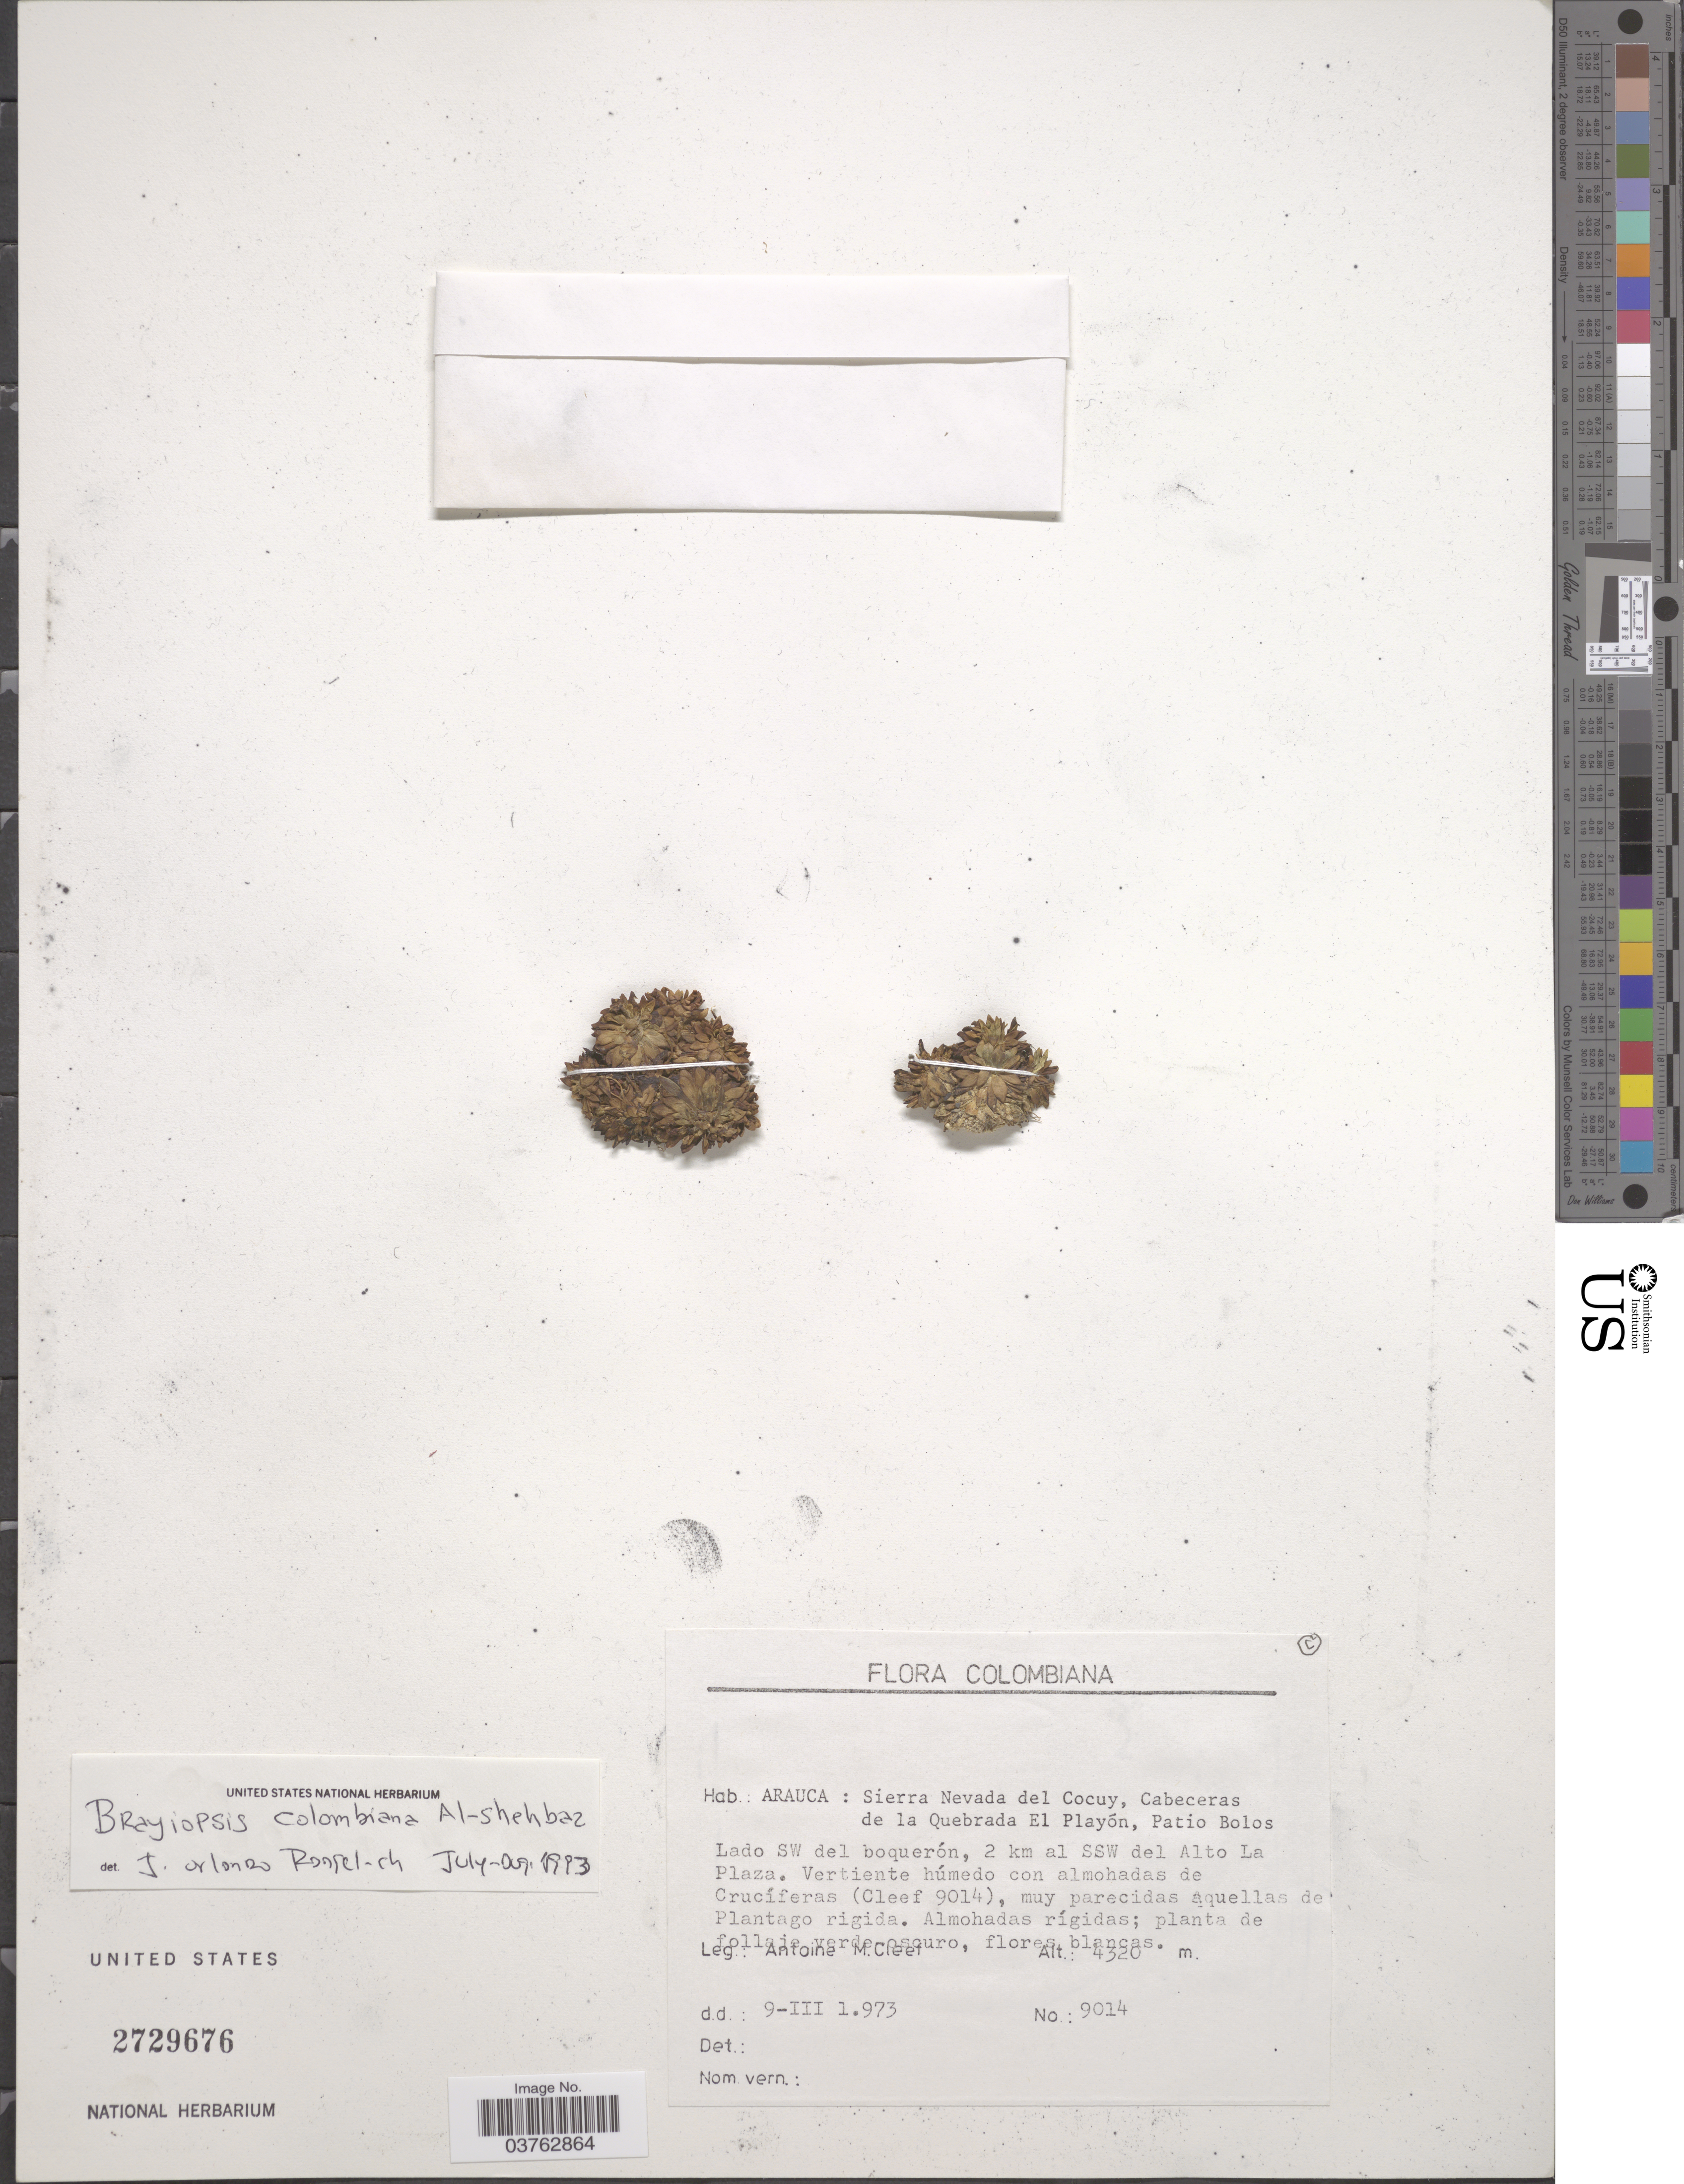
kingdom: Plantae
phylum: Tracheophyta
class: Magnoliopsida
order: Brassicales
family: Brassicaceae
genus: Brayopsis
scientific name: Brayopsis colombiana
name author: Al-Shehbaz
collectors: A. M. Cleef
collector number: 9014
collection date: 1973-03-09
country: Colombia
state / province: Arauca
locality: Sierra Nevada del Cocuy, Cabeceras de la Quebrada El Playón, Patio Bolos. Lado SW del boquerón, 2 km al SSW del Alto La Plaza.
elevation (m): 4320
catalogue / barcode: US 2729676